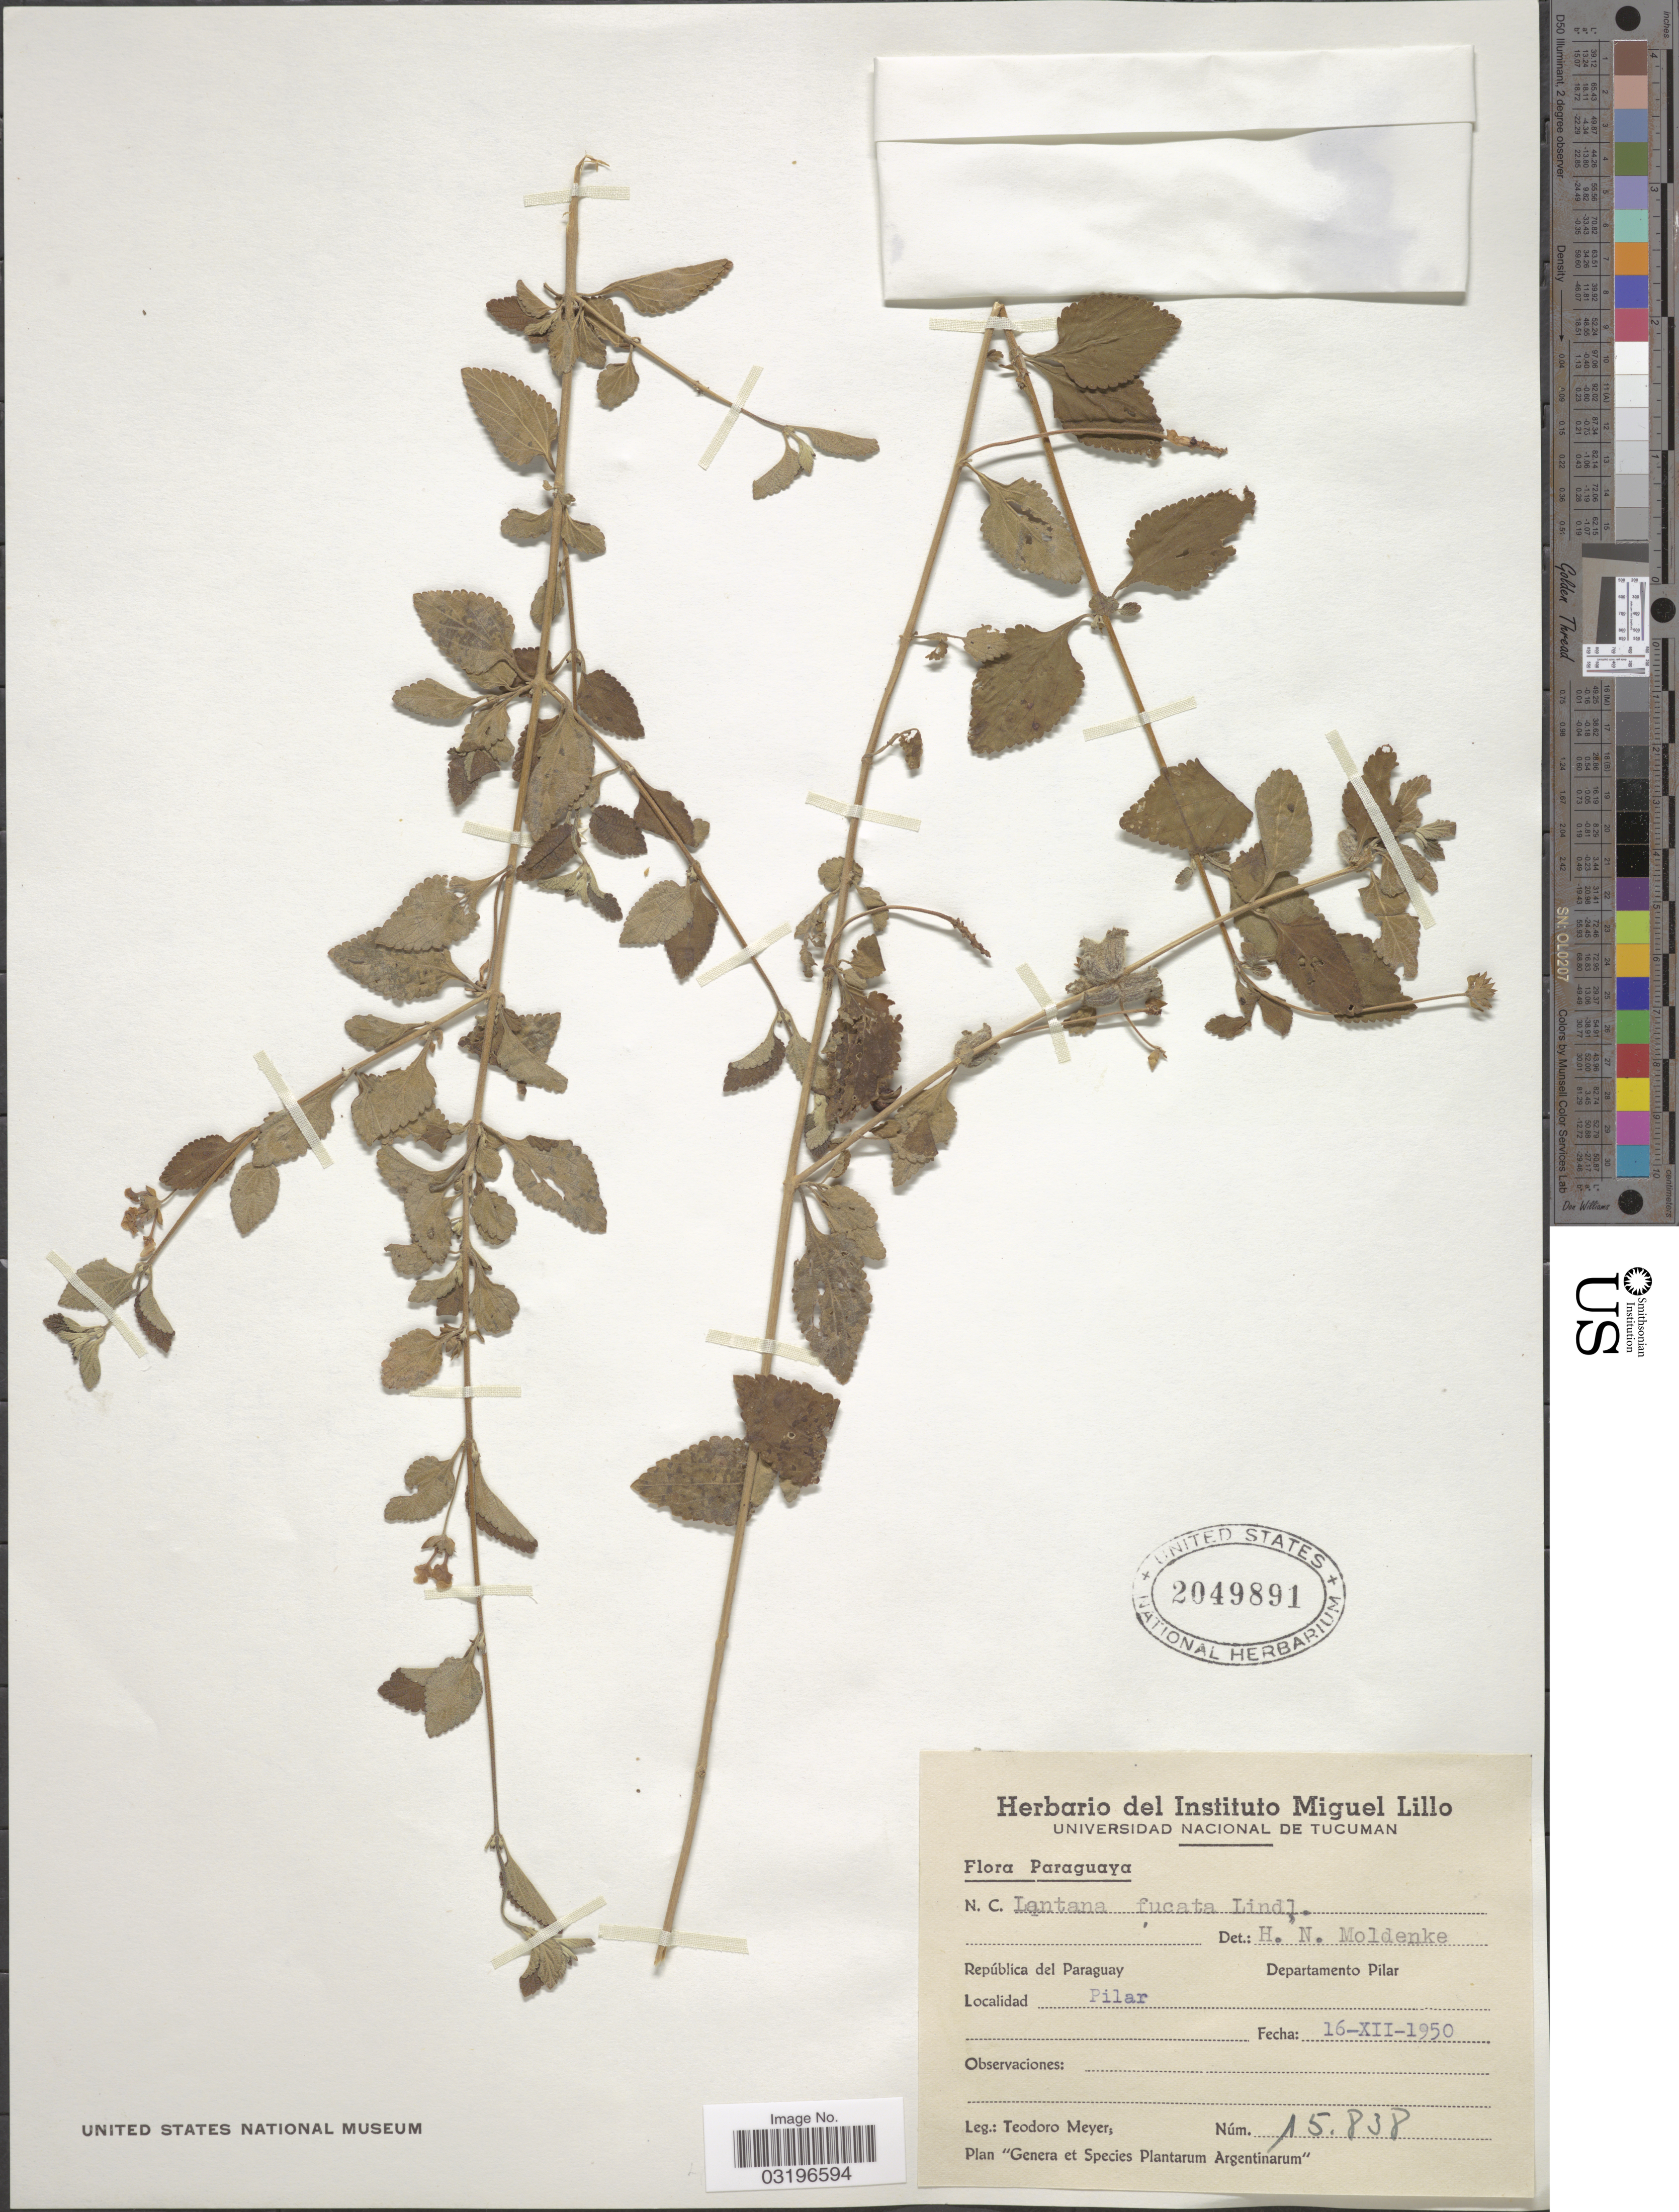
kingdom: Plantae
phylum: Tracheophyta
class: Magnoliopsida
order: Lamiales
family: Verbenaceae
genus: Lantana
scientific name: Lantana fucata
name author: Lindl.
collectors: T. Meyer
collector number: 15838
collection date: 1950-12-16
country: Paraguay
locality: Departamento Pilar, Pilar.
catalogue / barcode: US 2049891